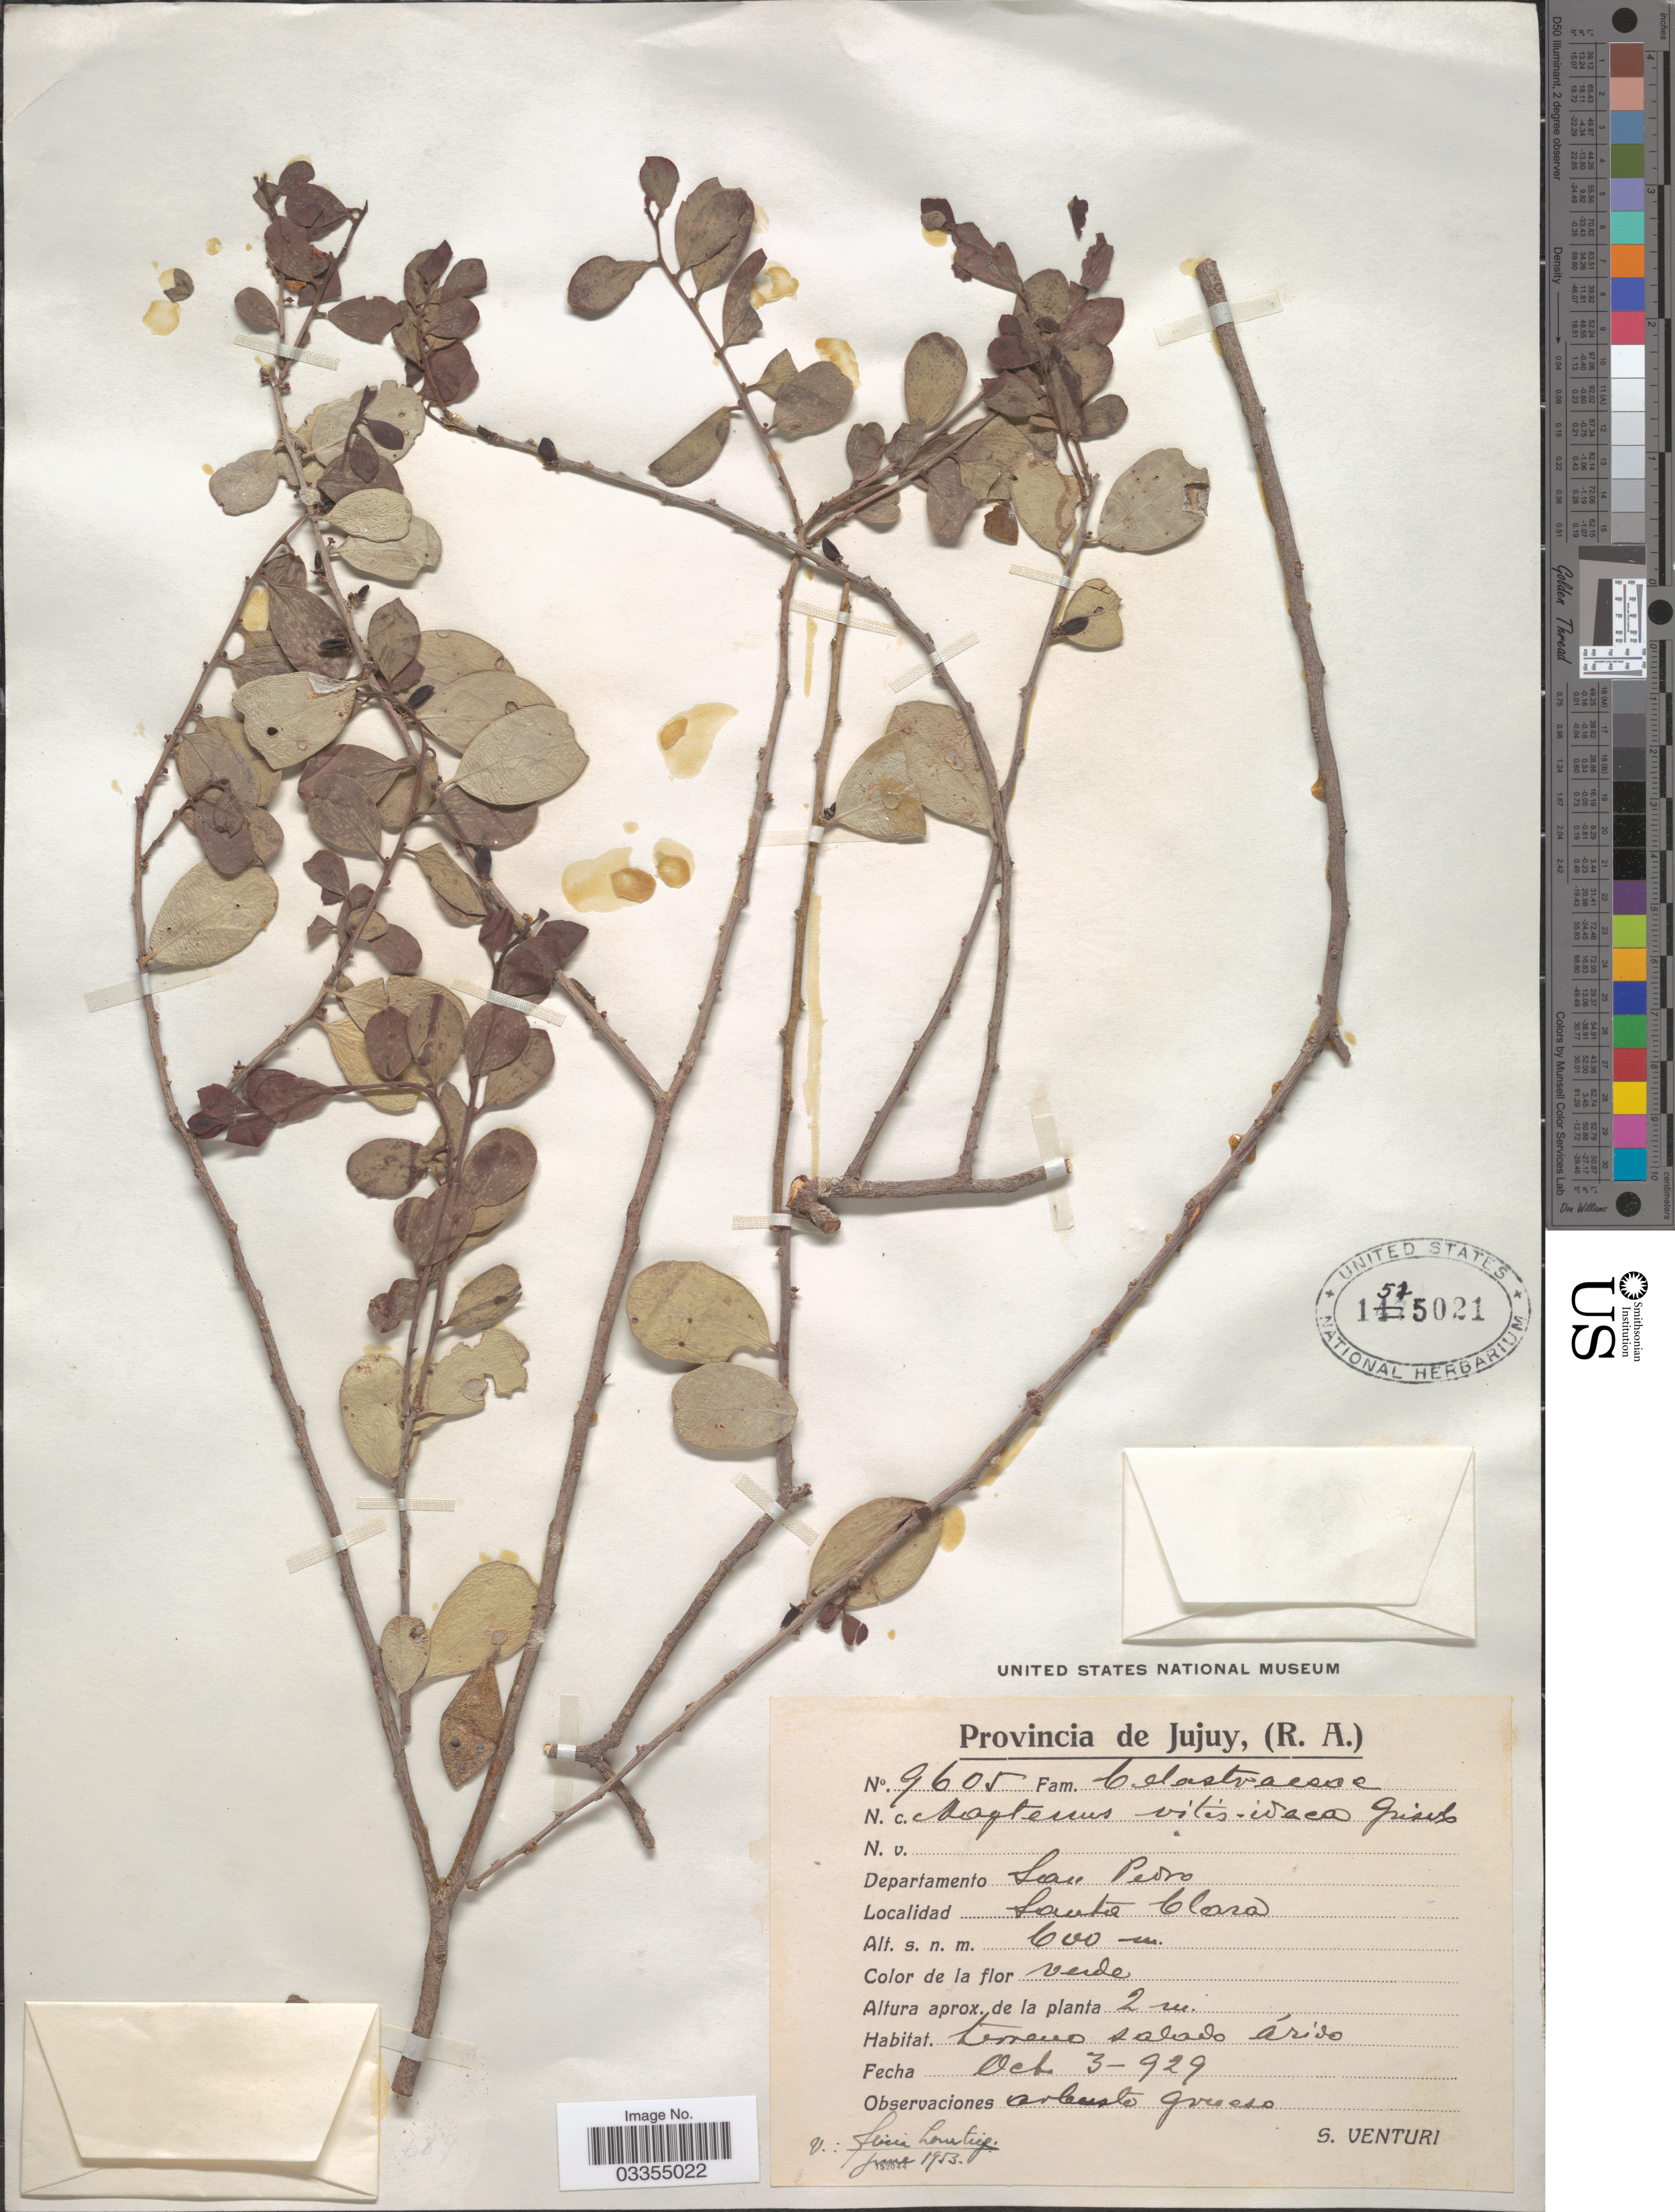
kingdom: Plantae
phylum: Tracheophyta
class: Magnoliopsida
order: Celastrales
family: Celastraceae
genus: Tricerma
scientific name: Tricerma vitis-idaeum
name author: (Griseb.) Lundell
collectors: S. Venturi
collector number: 9605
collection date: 1929-10-03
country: Argentina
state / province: Jujuy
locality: Departamento San Pedro. Santa Clara.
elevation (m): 600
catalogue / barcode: US 1525021